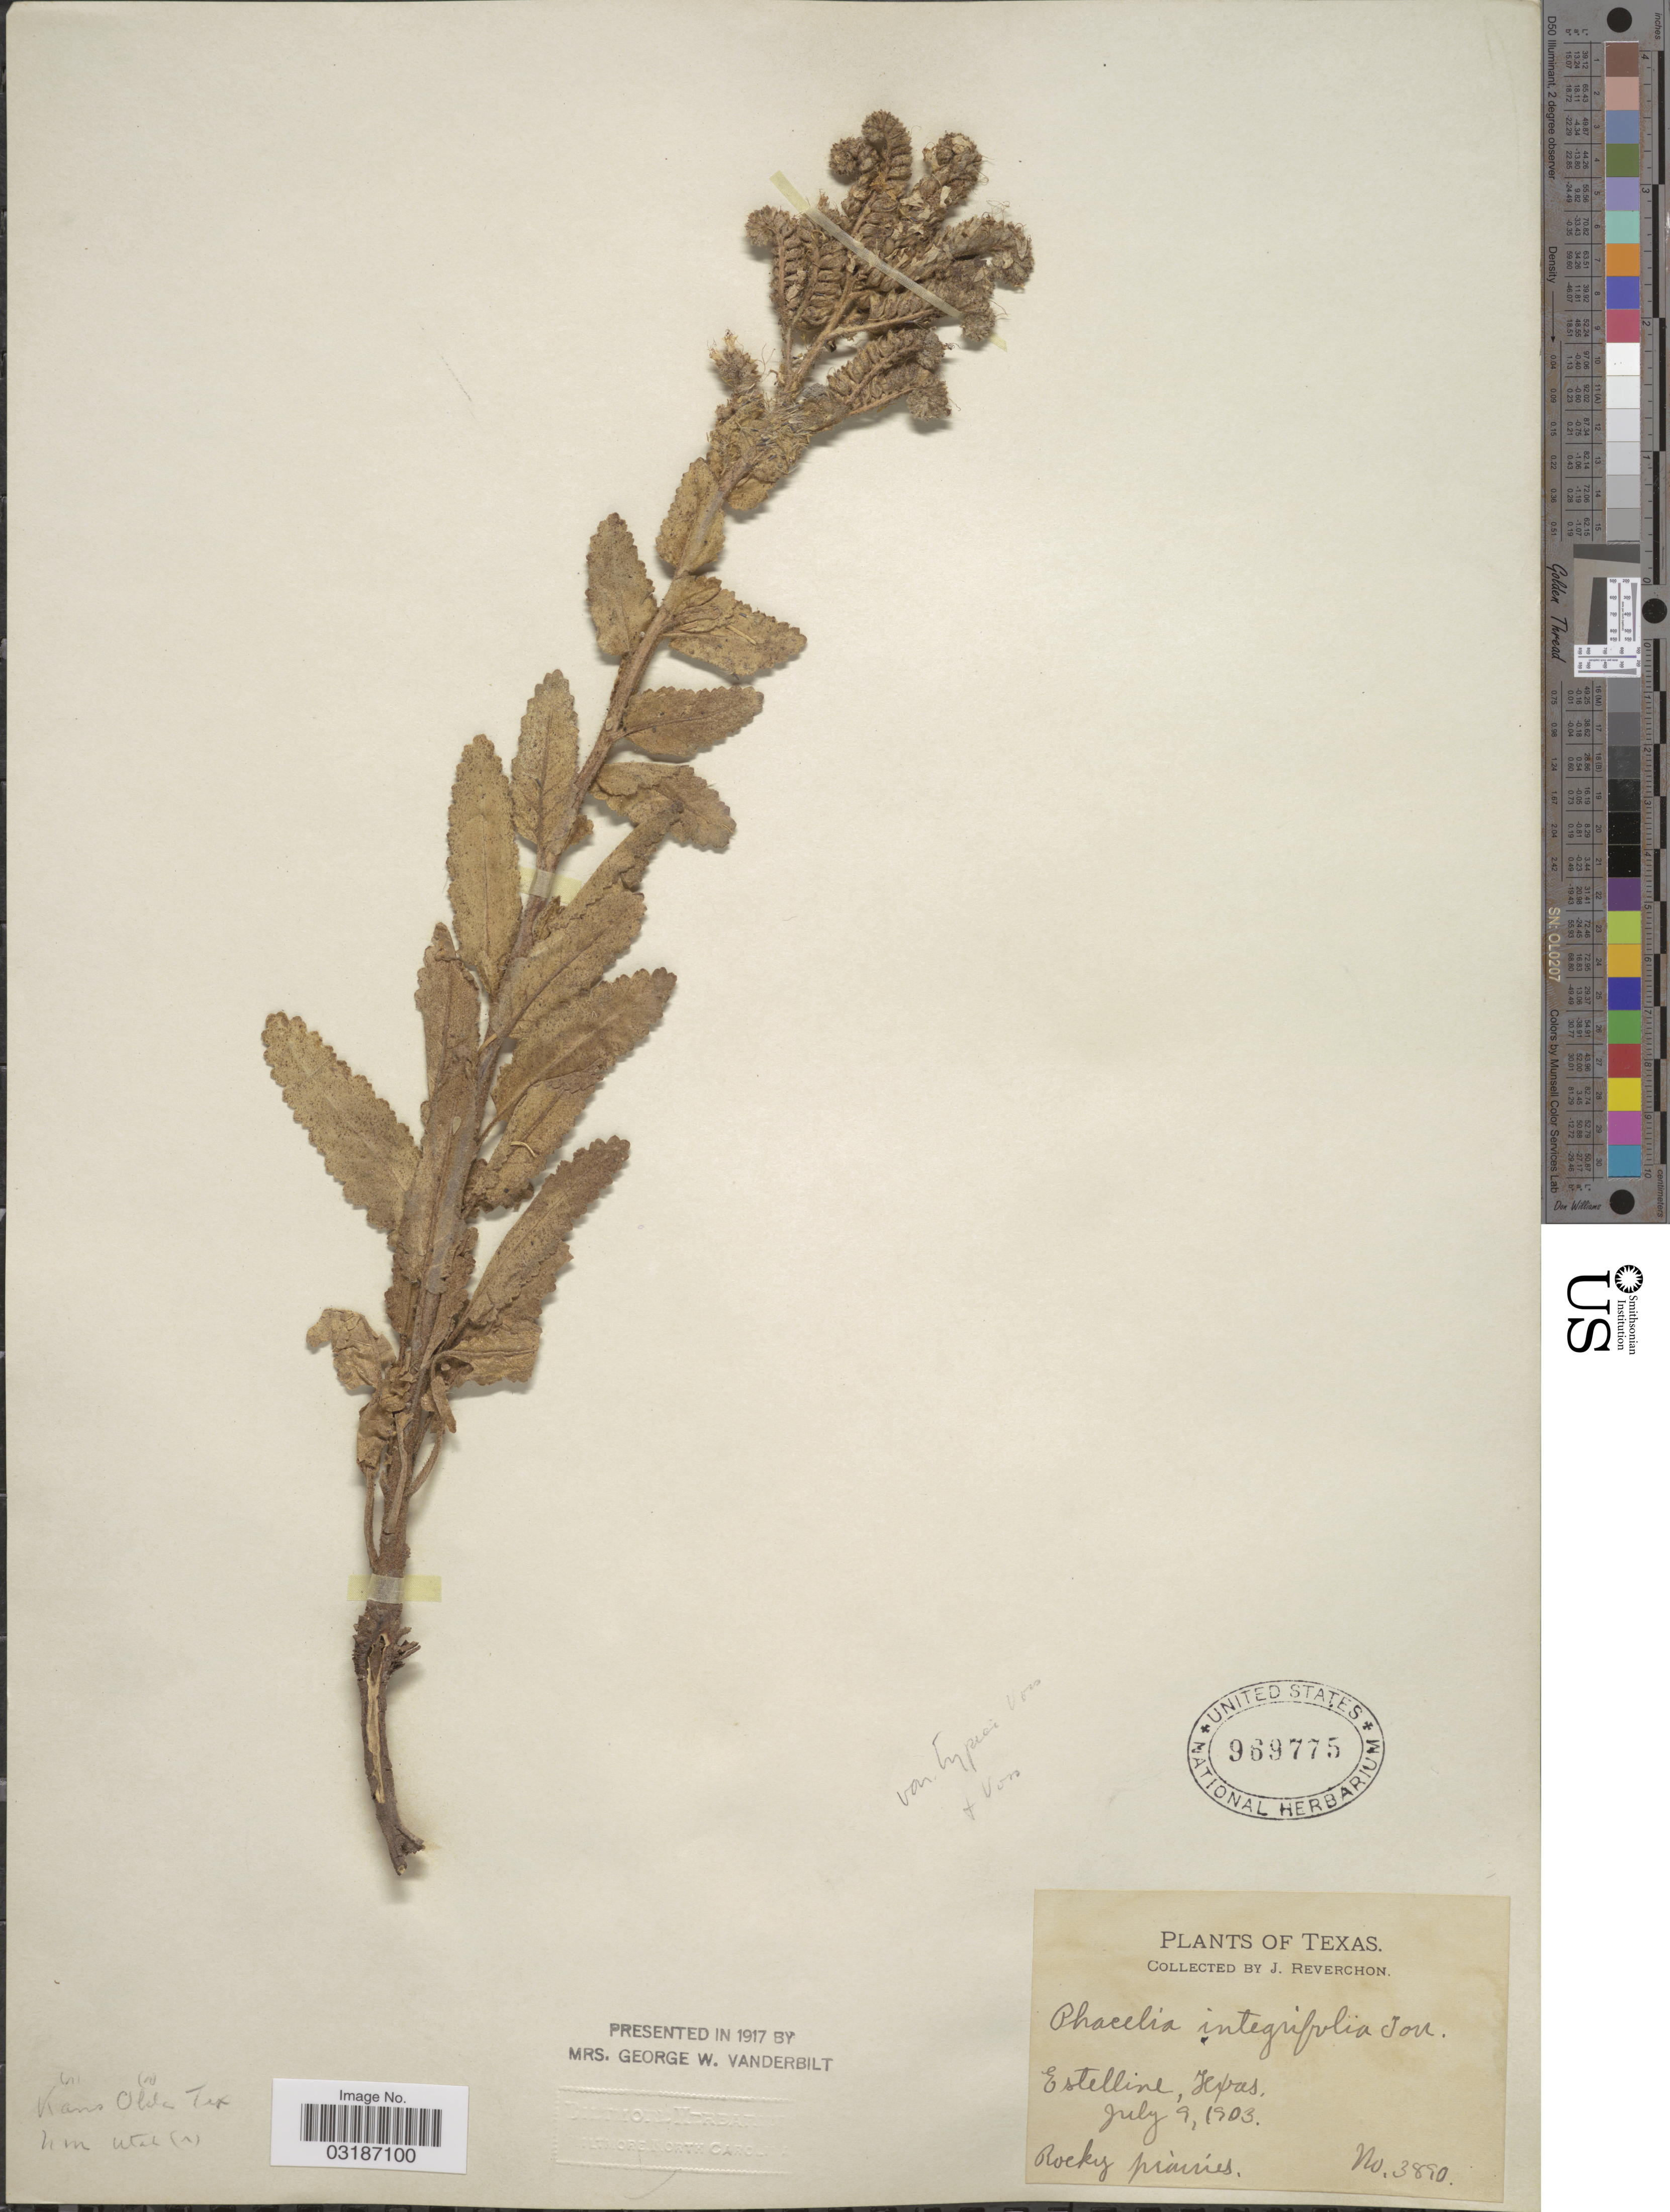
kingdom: Plantae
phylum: Tracheophyta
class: Magnoliopsida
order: Boraginales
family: Hydrophyllaceae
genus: Phacelia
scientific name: Phacelia integrifolia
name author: Torr.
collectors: J. Reverchon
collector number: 3890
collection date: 1903-07-09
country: United States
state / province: Texas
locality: Estelline.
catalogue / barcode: US 969775